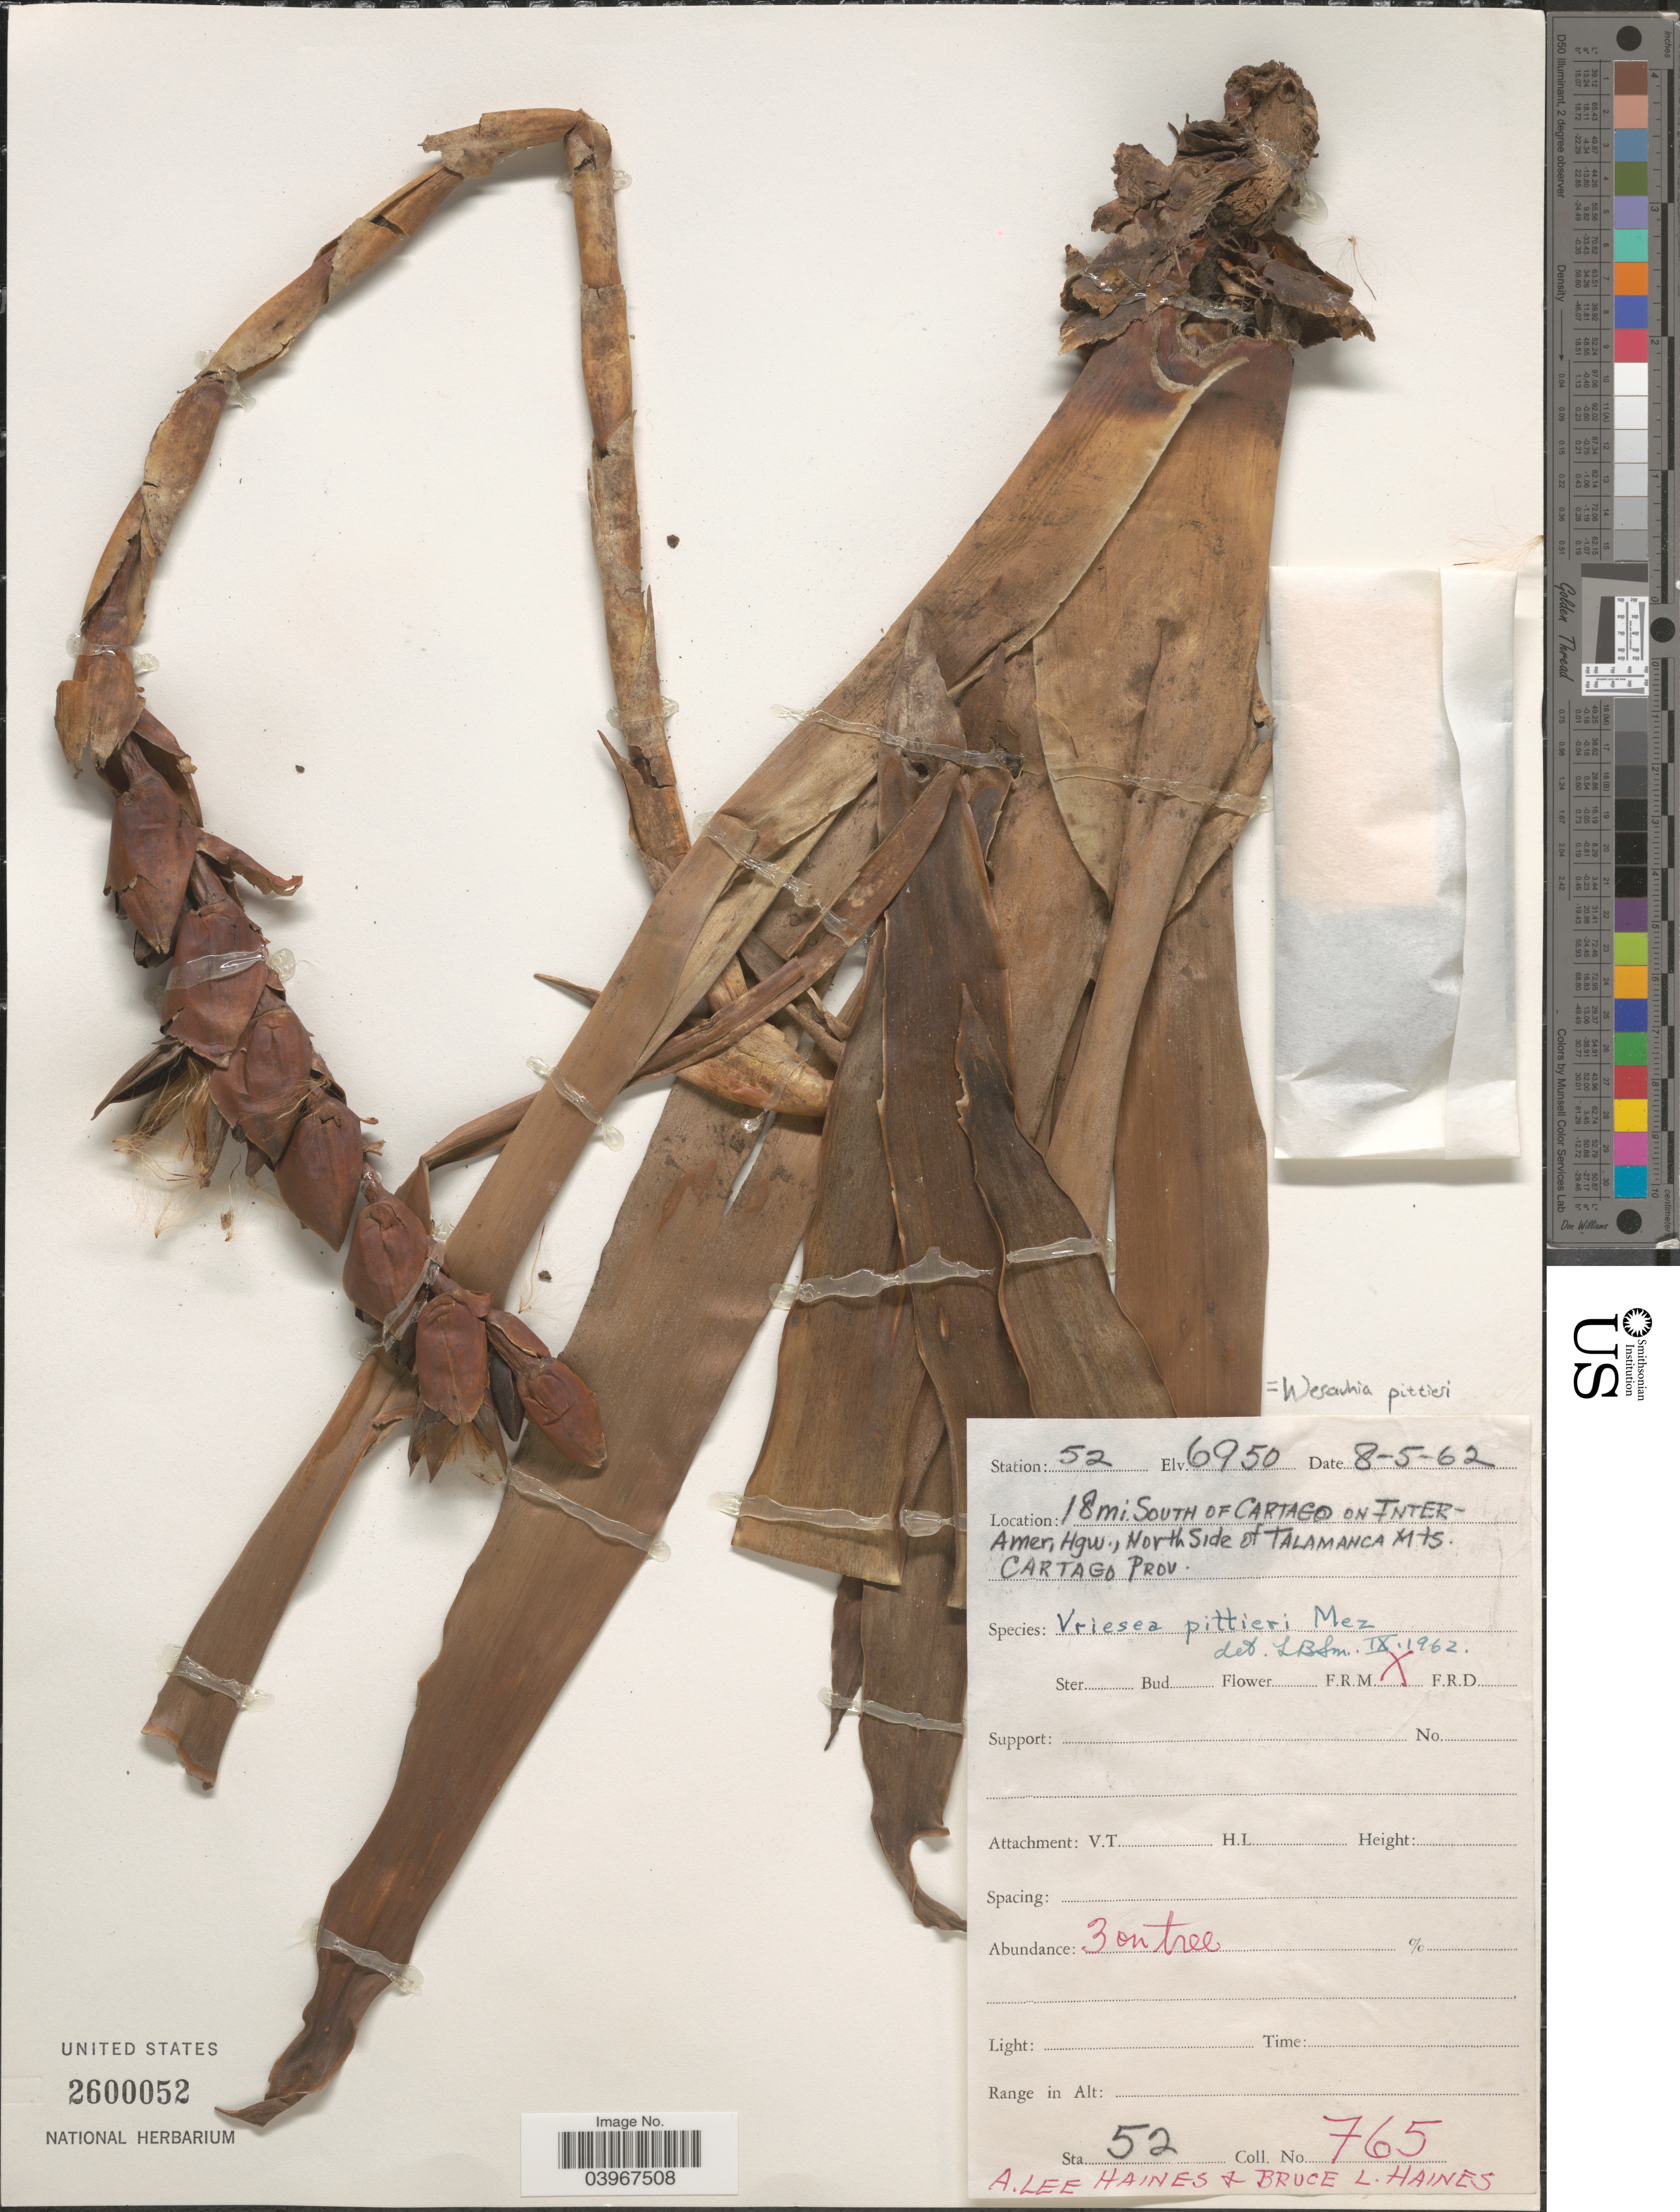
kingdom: Plantae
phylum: Tracheophyta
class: Liliopsida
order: Poales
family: Bromeliaceae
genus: Werauhia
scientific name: Werauhia pittieri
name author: (Mez) J.R. Grant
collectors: A. L. Haines & B. L. Haines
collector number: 765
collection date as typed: Transcribed d/m/y: 8/5/62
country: Costa Rica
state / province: Cartago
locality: Station 52. 18 mi. South of Cartago on Inter-Amer, Hgw., North Side of Talamanca Mts.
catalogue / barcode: US 2600052